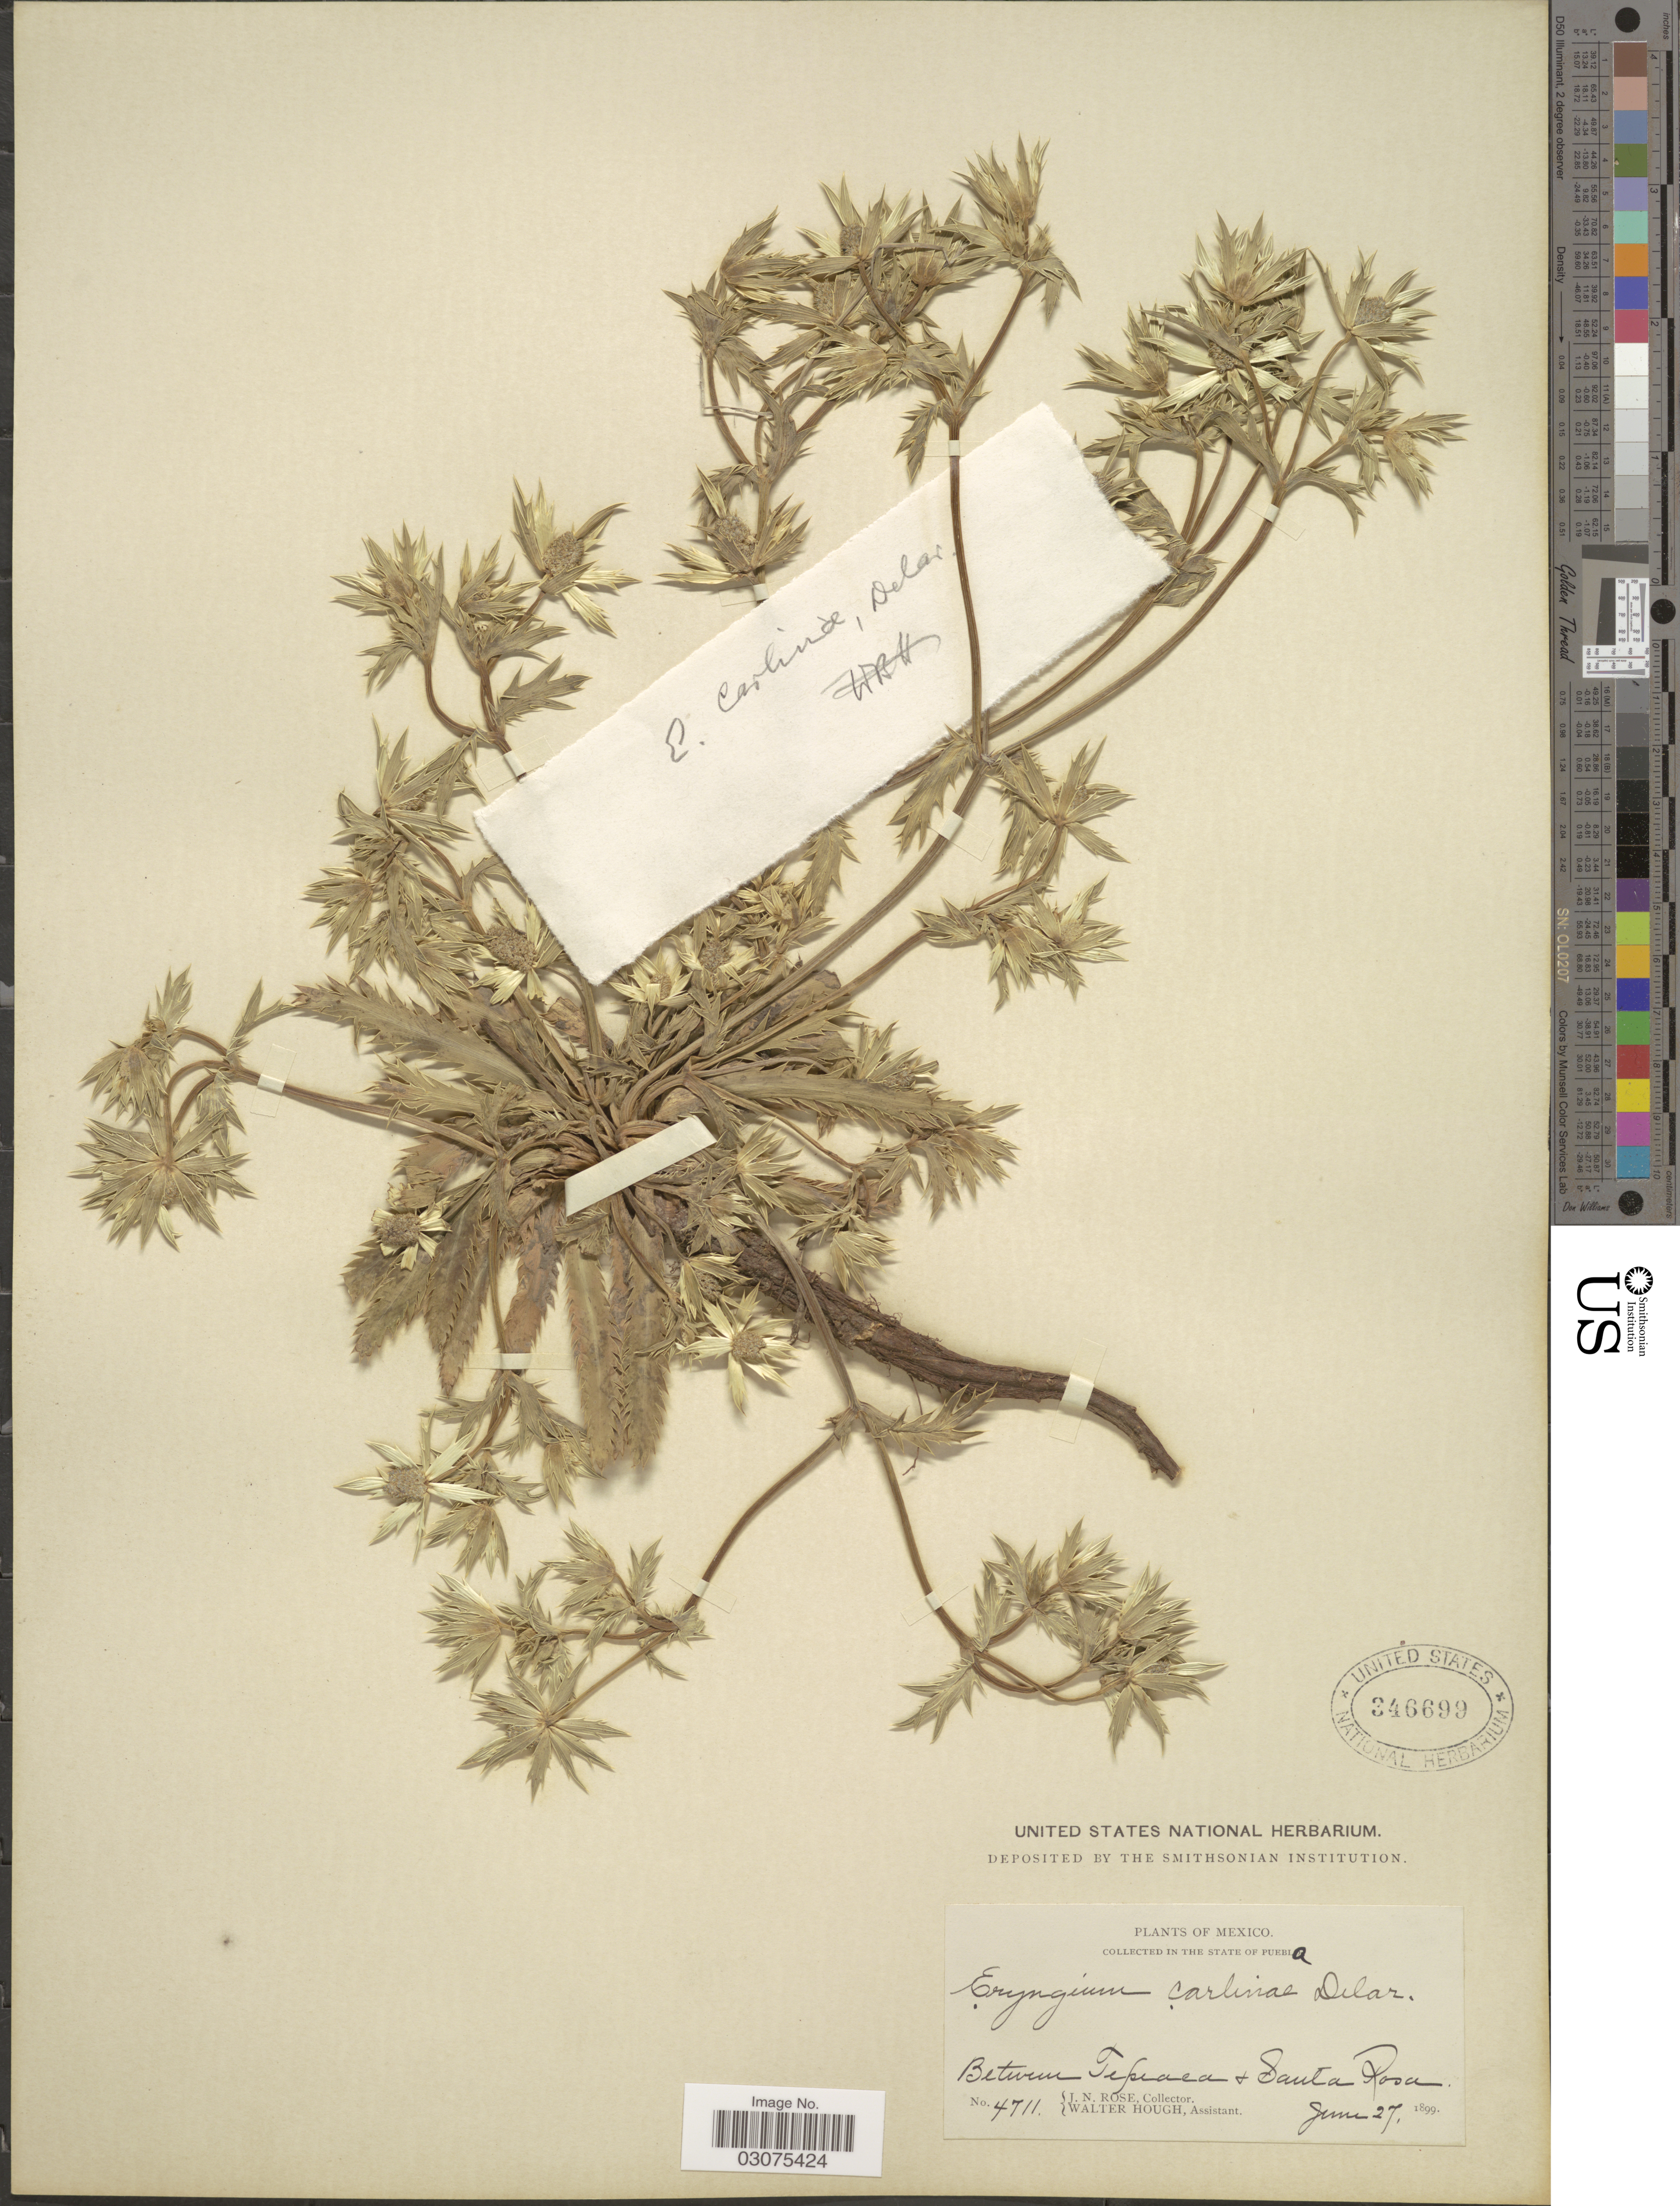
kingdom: Plantae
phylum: Tracheophyta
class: Magnoliopsida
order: Apiales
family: Apiaceae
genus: Eryngium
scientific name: Eryngium carlinae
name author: F. Delaroche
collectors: J. N. Rose & W. Hough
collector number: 4711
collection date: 1899-06-27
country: Mexico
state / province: Puebla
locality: Between Tepeaca & Santa Rosa.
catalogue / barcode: US 346699